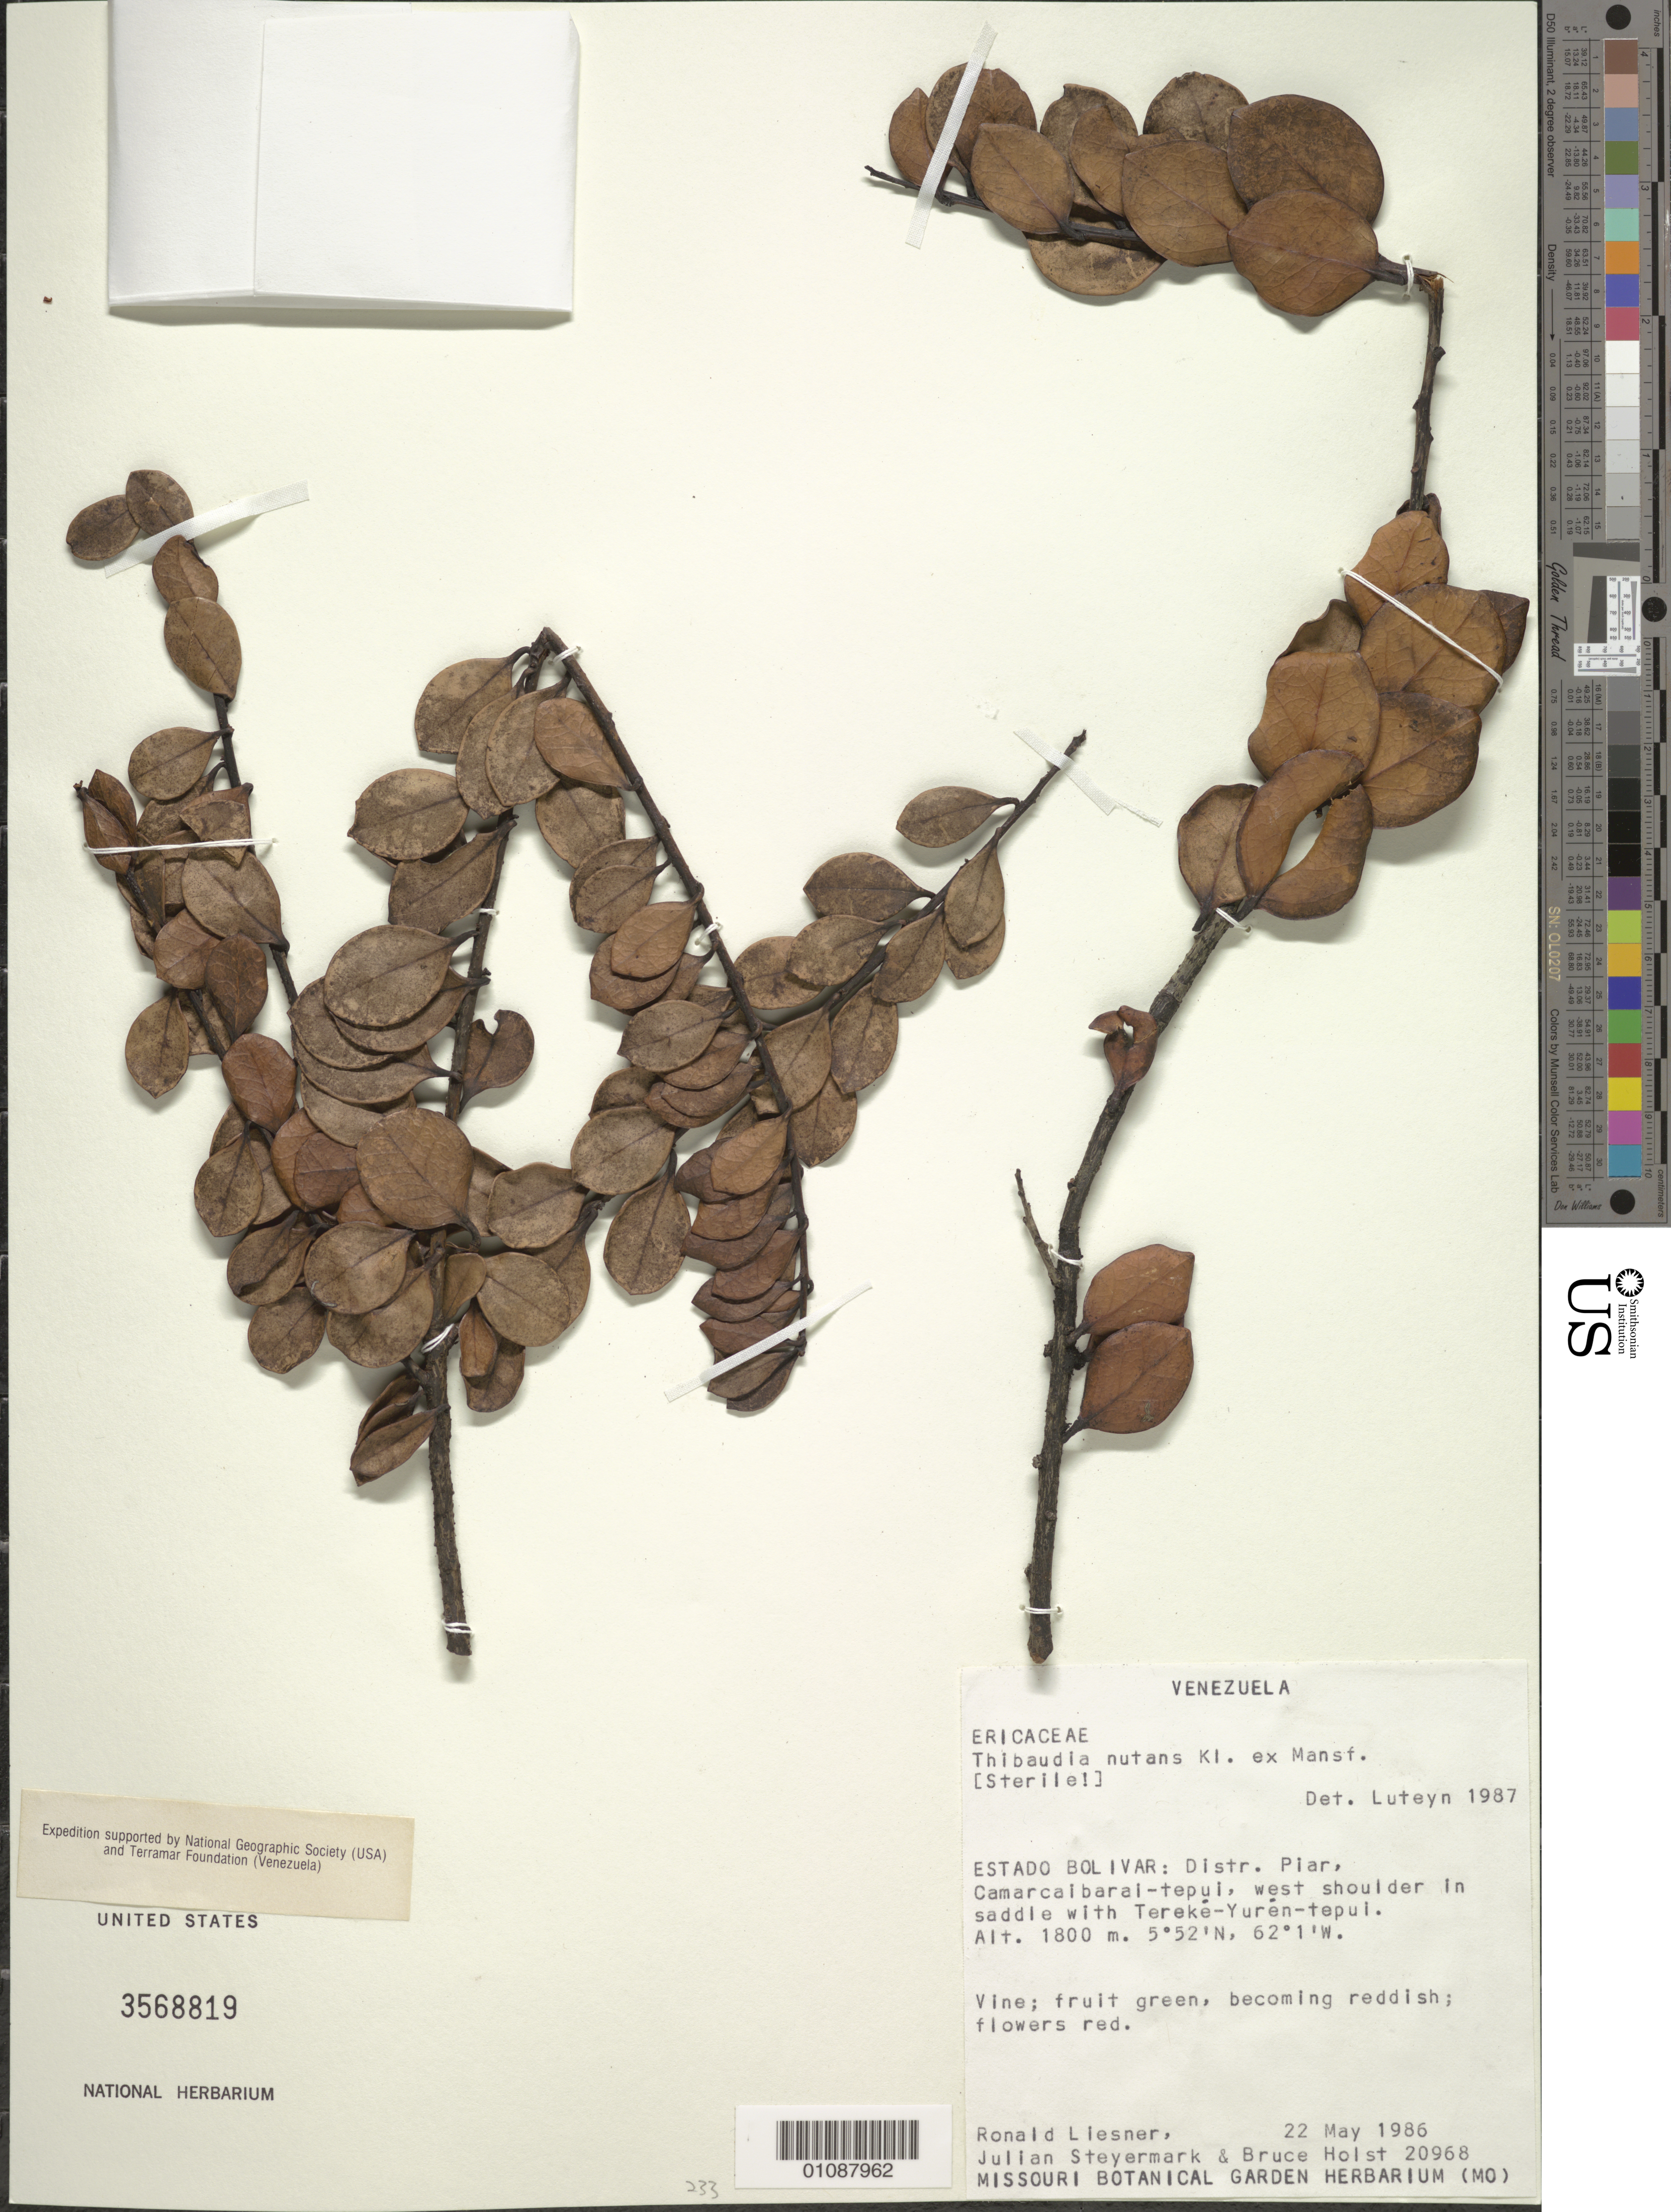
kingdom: Plantae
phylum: Tracheophyta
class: Magnoliopsida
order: Ericales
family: Ericaceae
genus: Thibaudia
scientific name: Thibaudia nutans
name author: Klotzsch ex Mansf.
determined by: Luteyn, J. L.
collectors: R. L. Liesner, J. Steyermark & B. Holst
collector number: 20968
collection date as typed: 22-May-86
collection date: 1986-05-22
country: Venezuela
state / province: Bolívar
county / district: Piar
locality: Río Acanán, Camarcaibarai-tepuí, W shoulder I saddle with Tereke-Yuren-tepuí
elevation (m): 1800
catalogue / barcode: US 3568819